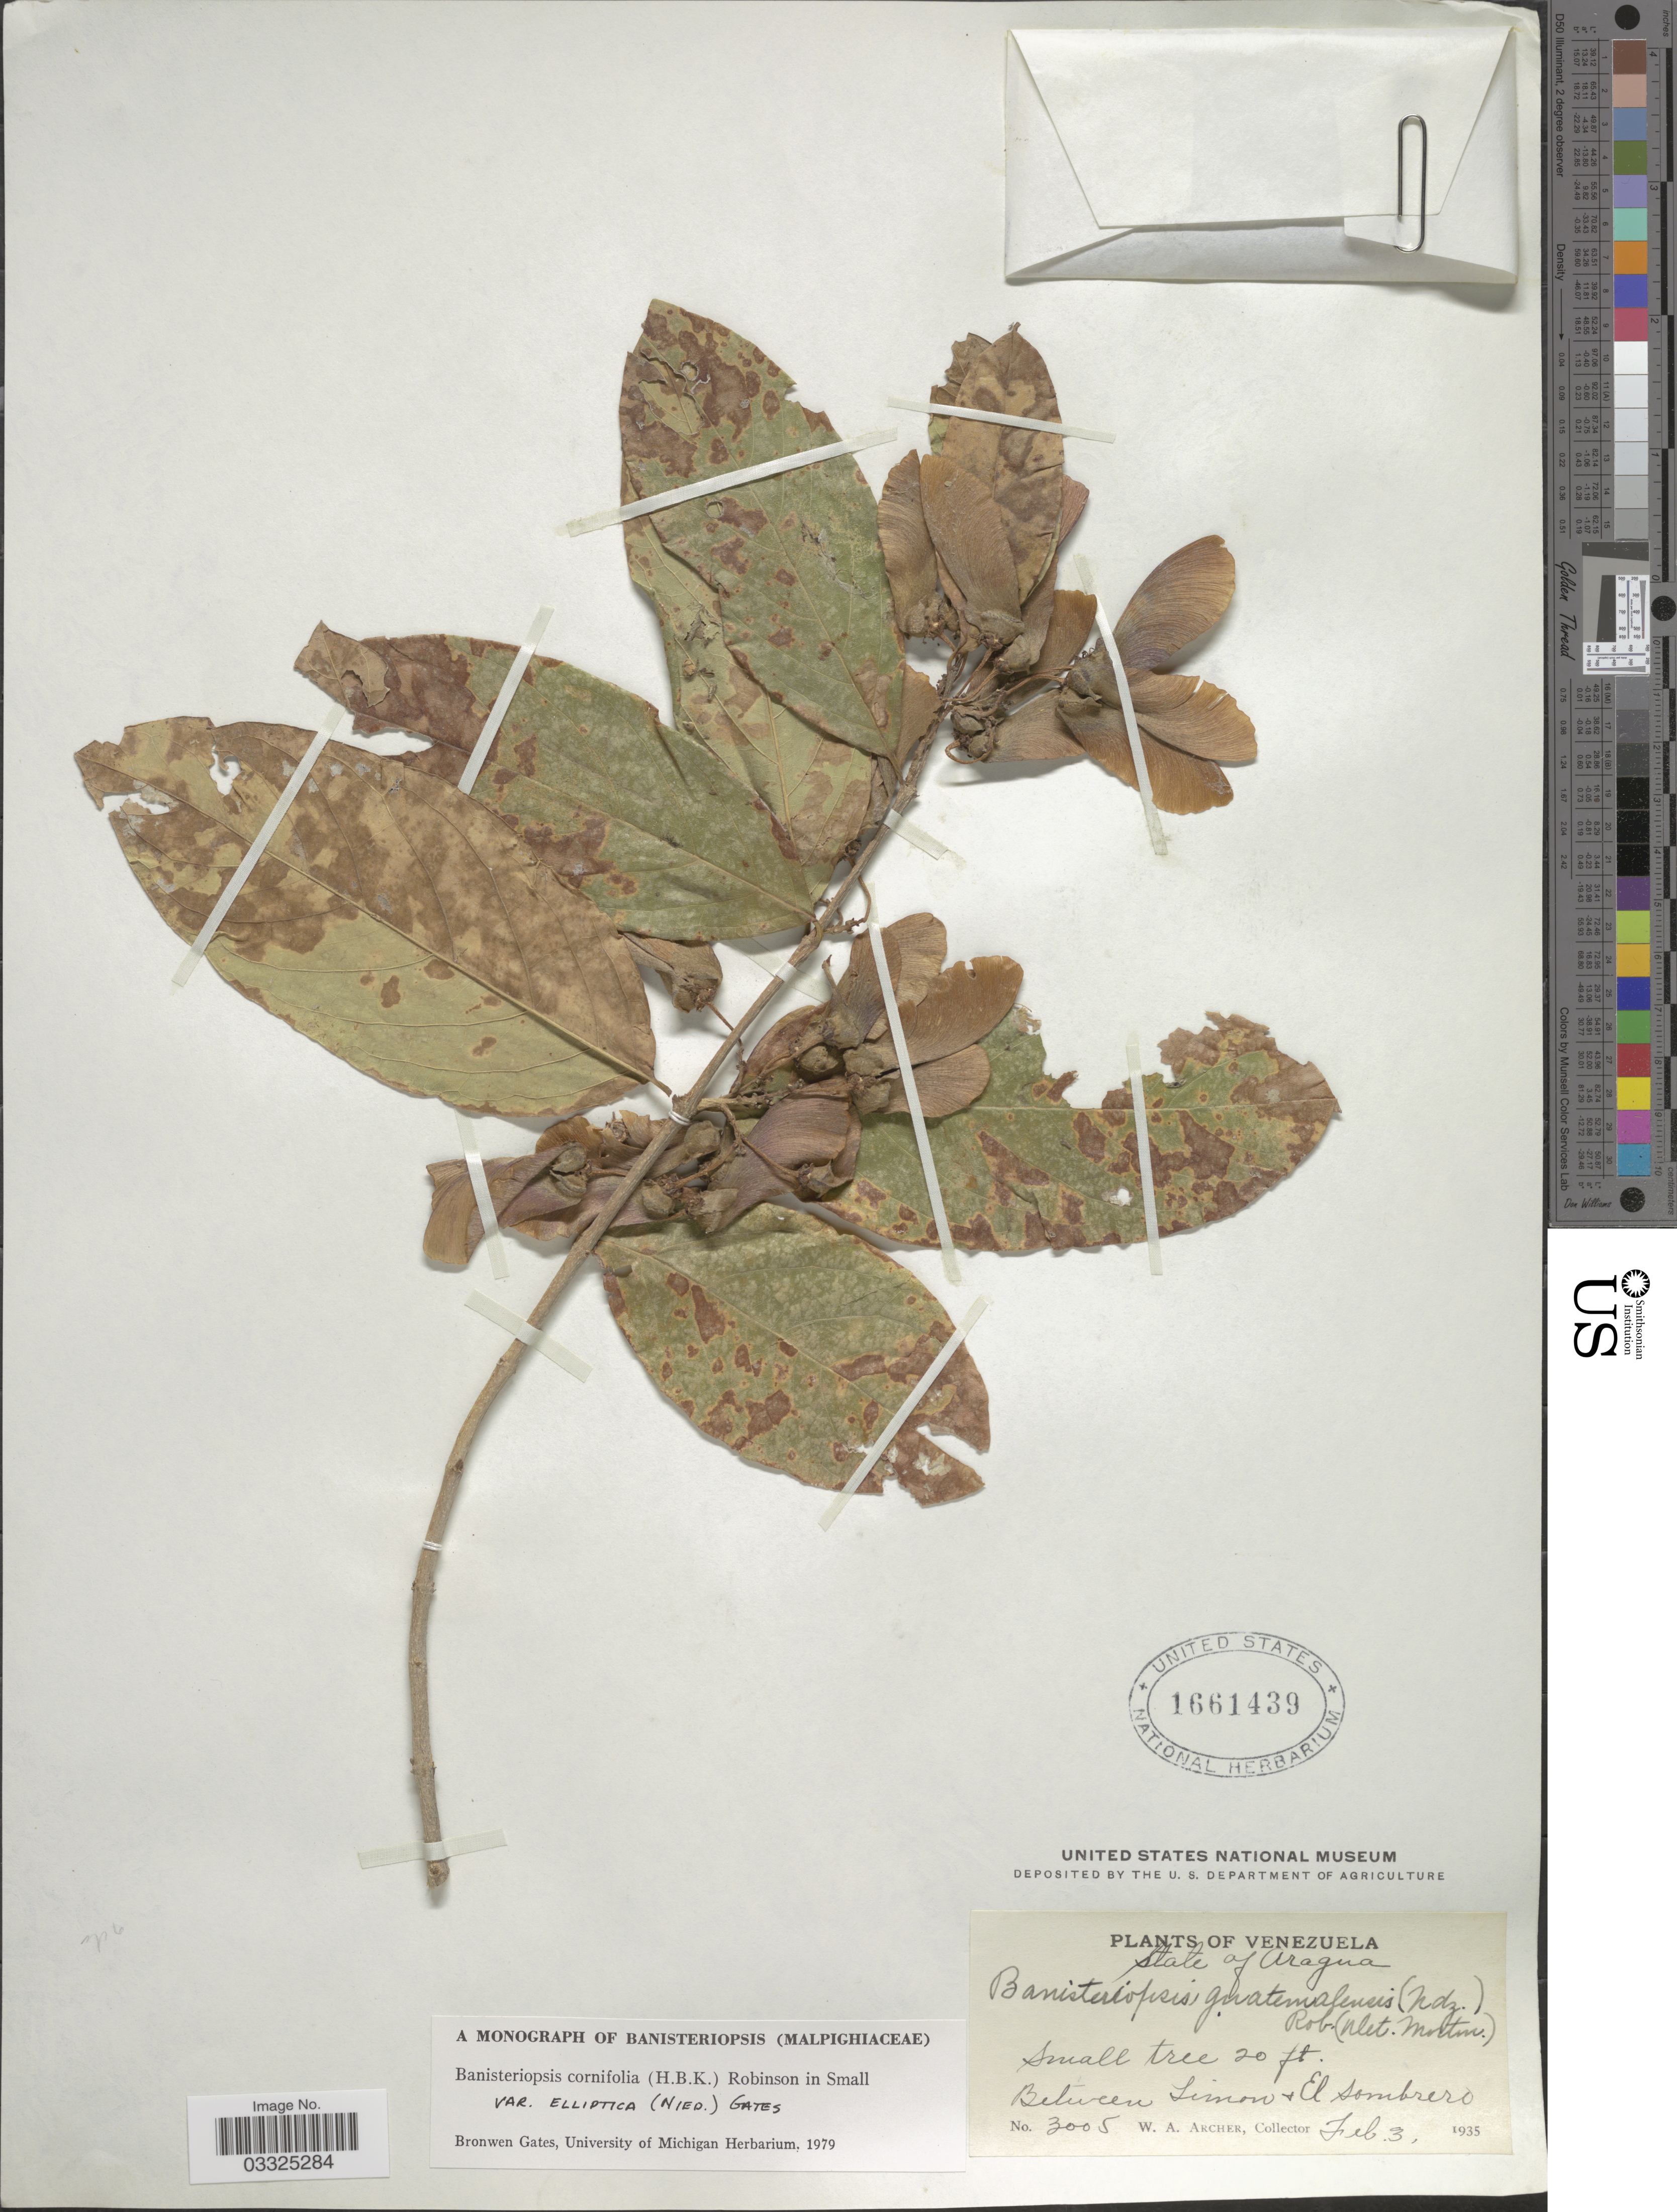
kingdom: Plantae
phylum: Tracheophyta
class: Magnoliopsida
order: Malpighiales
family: Malpighiaceae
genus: Bronwenia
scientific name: Bronwenia cornifolia var. maracaybensis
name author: (A. Juss.) W.R. Anderson & C. Davis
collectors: W. Archer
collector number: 3005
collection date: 1935-02-03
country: Venezuela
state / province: Aragua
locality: Between Limon + El Sombrero.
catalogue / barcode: US 1661439